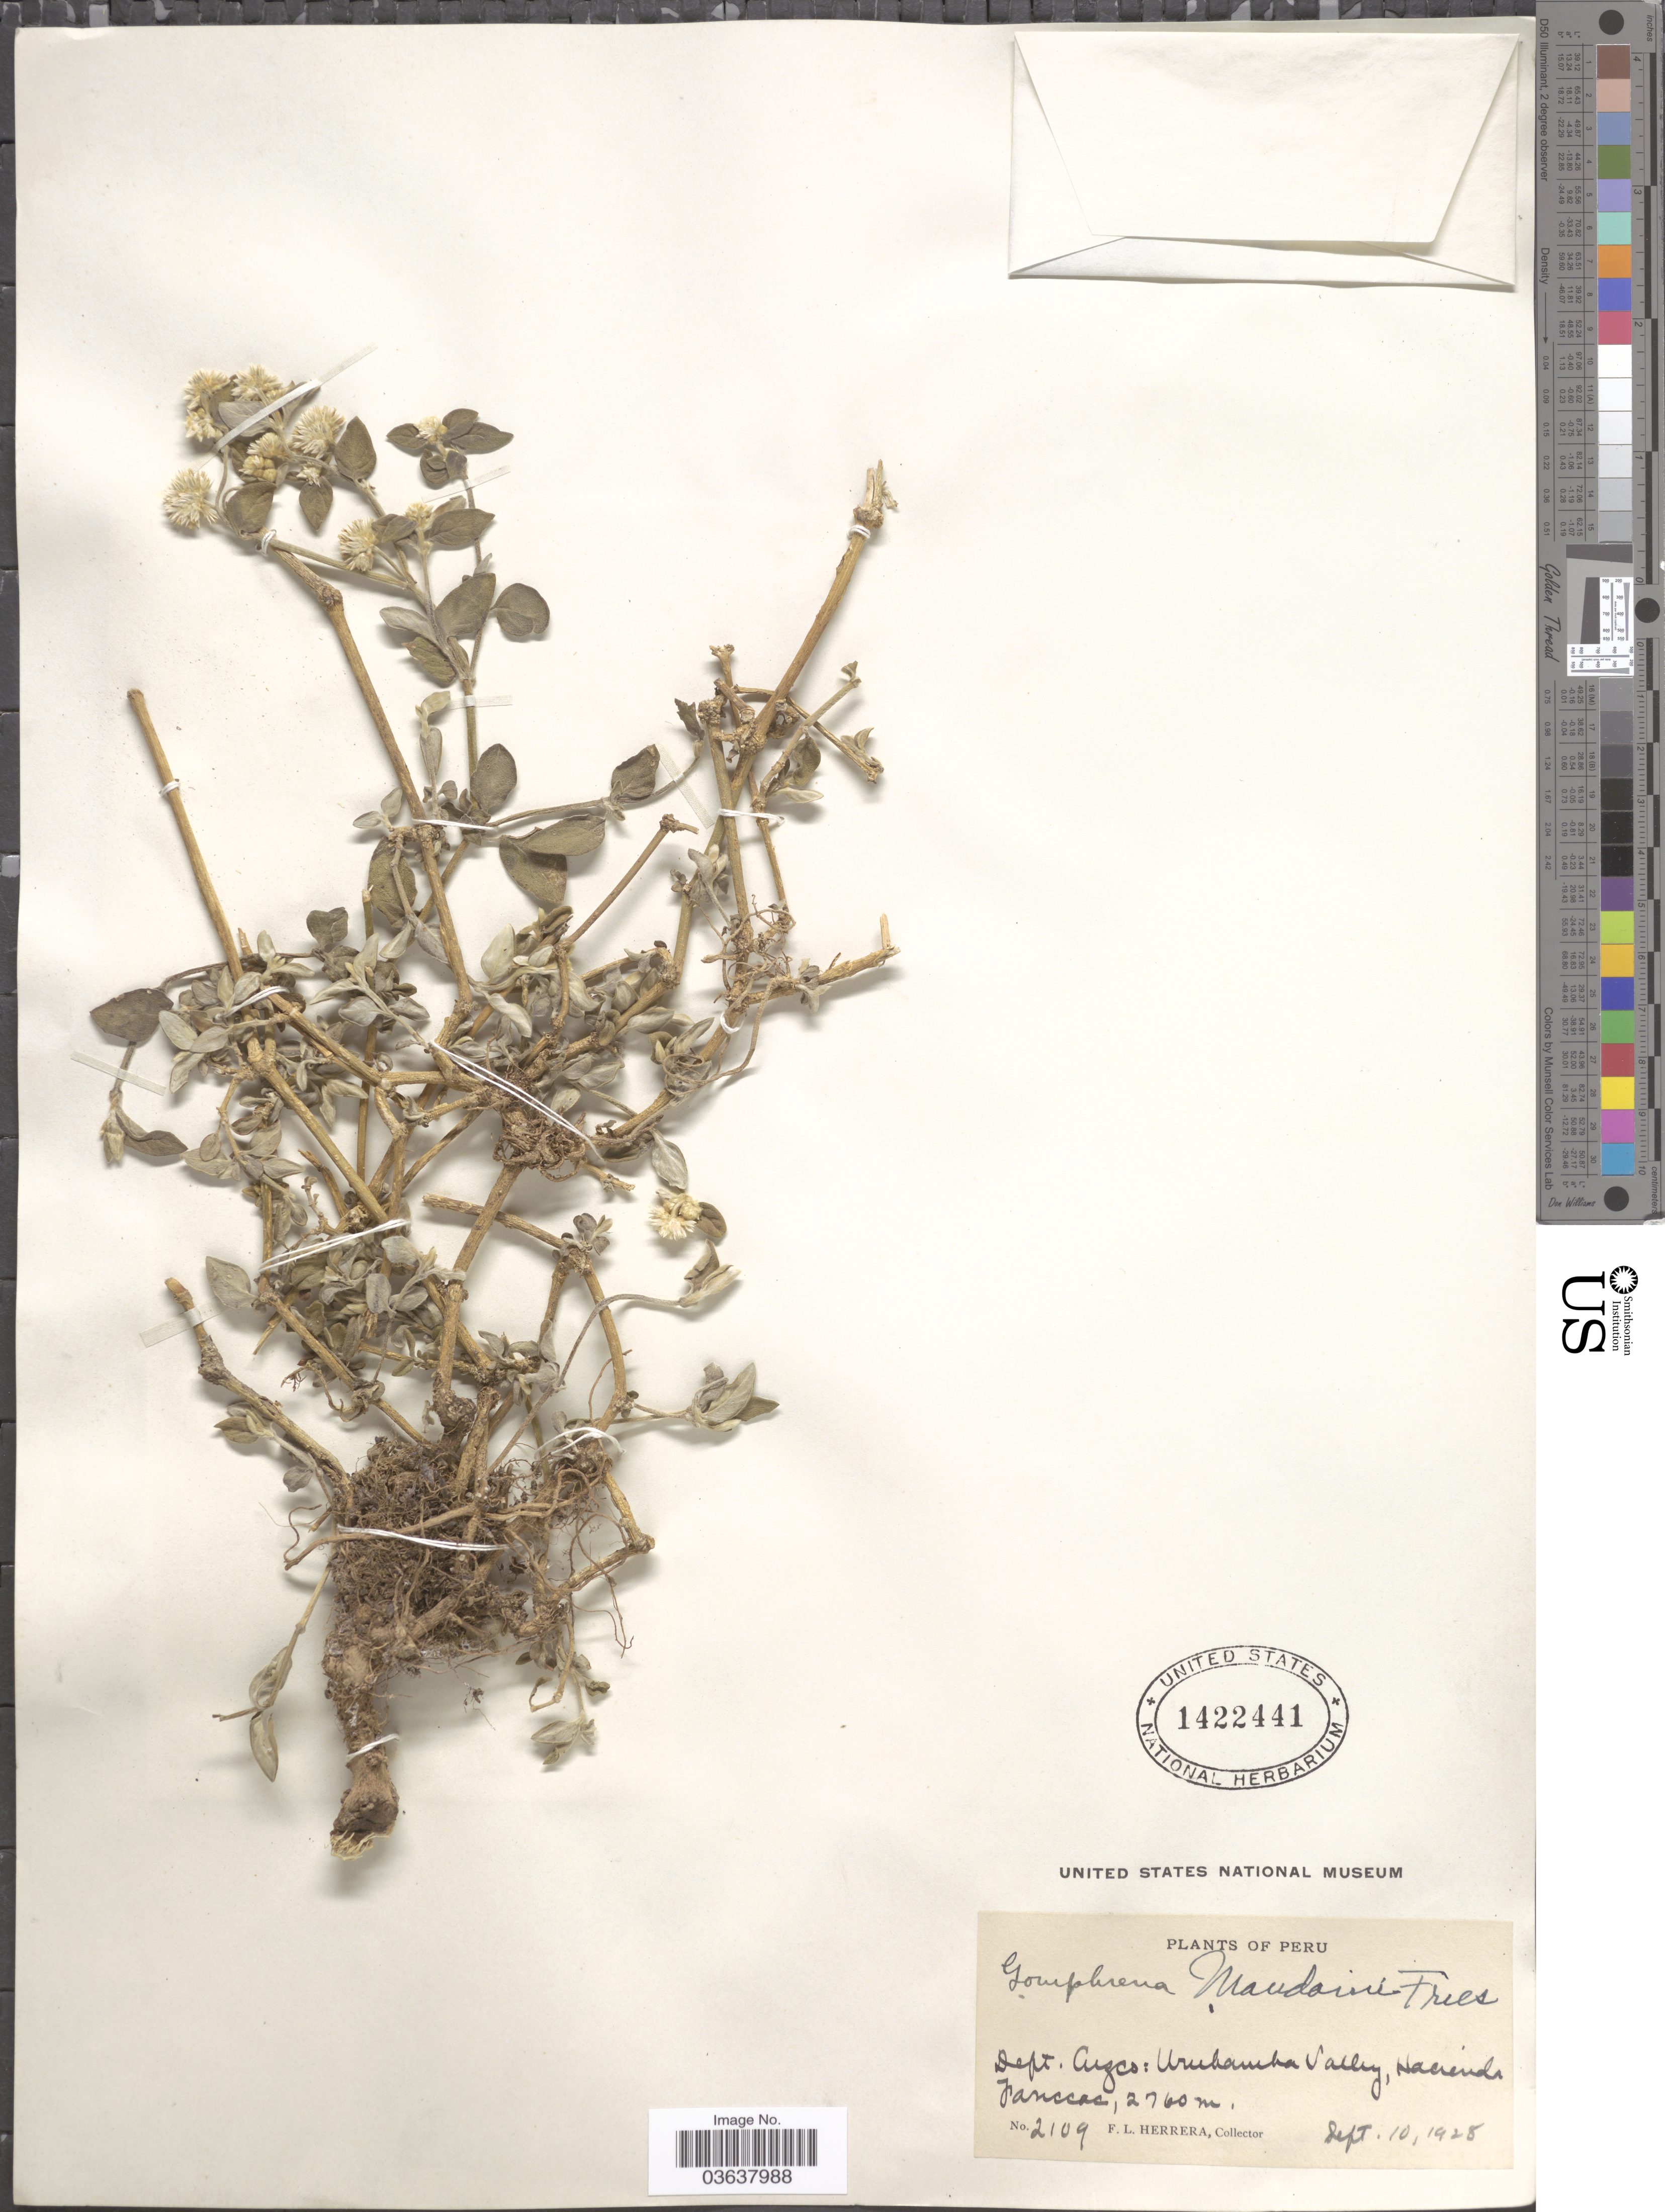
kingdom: Plantae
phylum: Tracheophyta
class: Magnoliopsida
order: Caryophyllales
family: Amaranthaceae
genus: Gomphrena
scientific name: Gomphrena mandonii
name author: R.E. Fr.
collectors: F. L. Herrera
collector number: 2109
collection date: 1925-09-10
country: Peru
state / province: Cusco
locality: Urubamba Valley, Hacienda Fanceso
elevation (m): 2760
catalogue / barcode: US 1422441